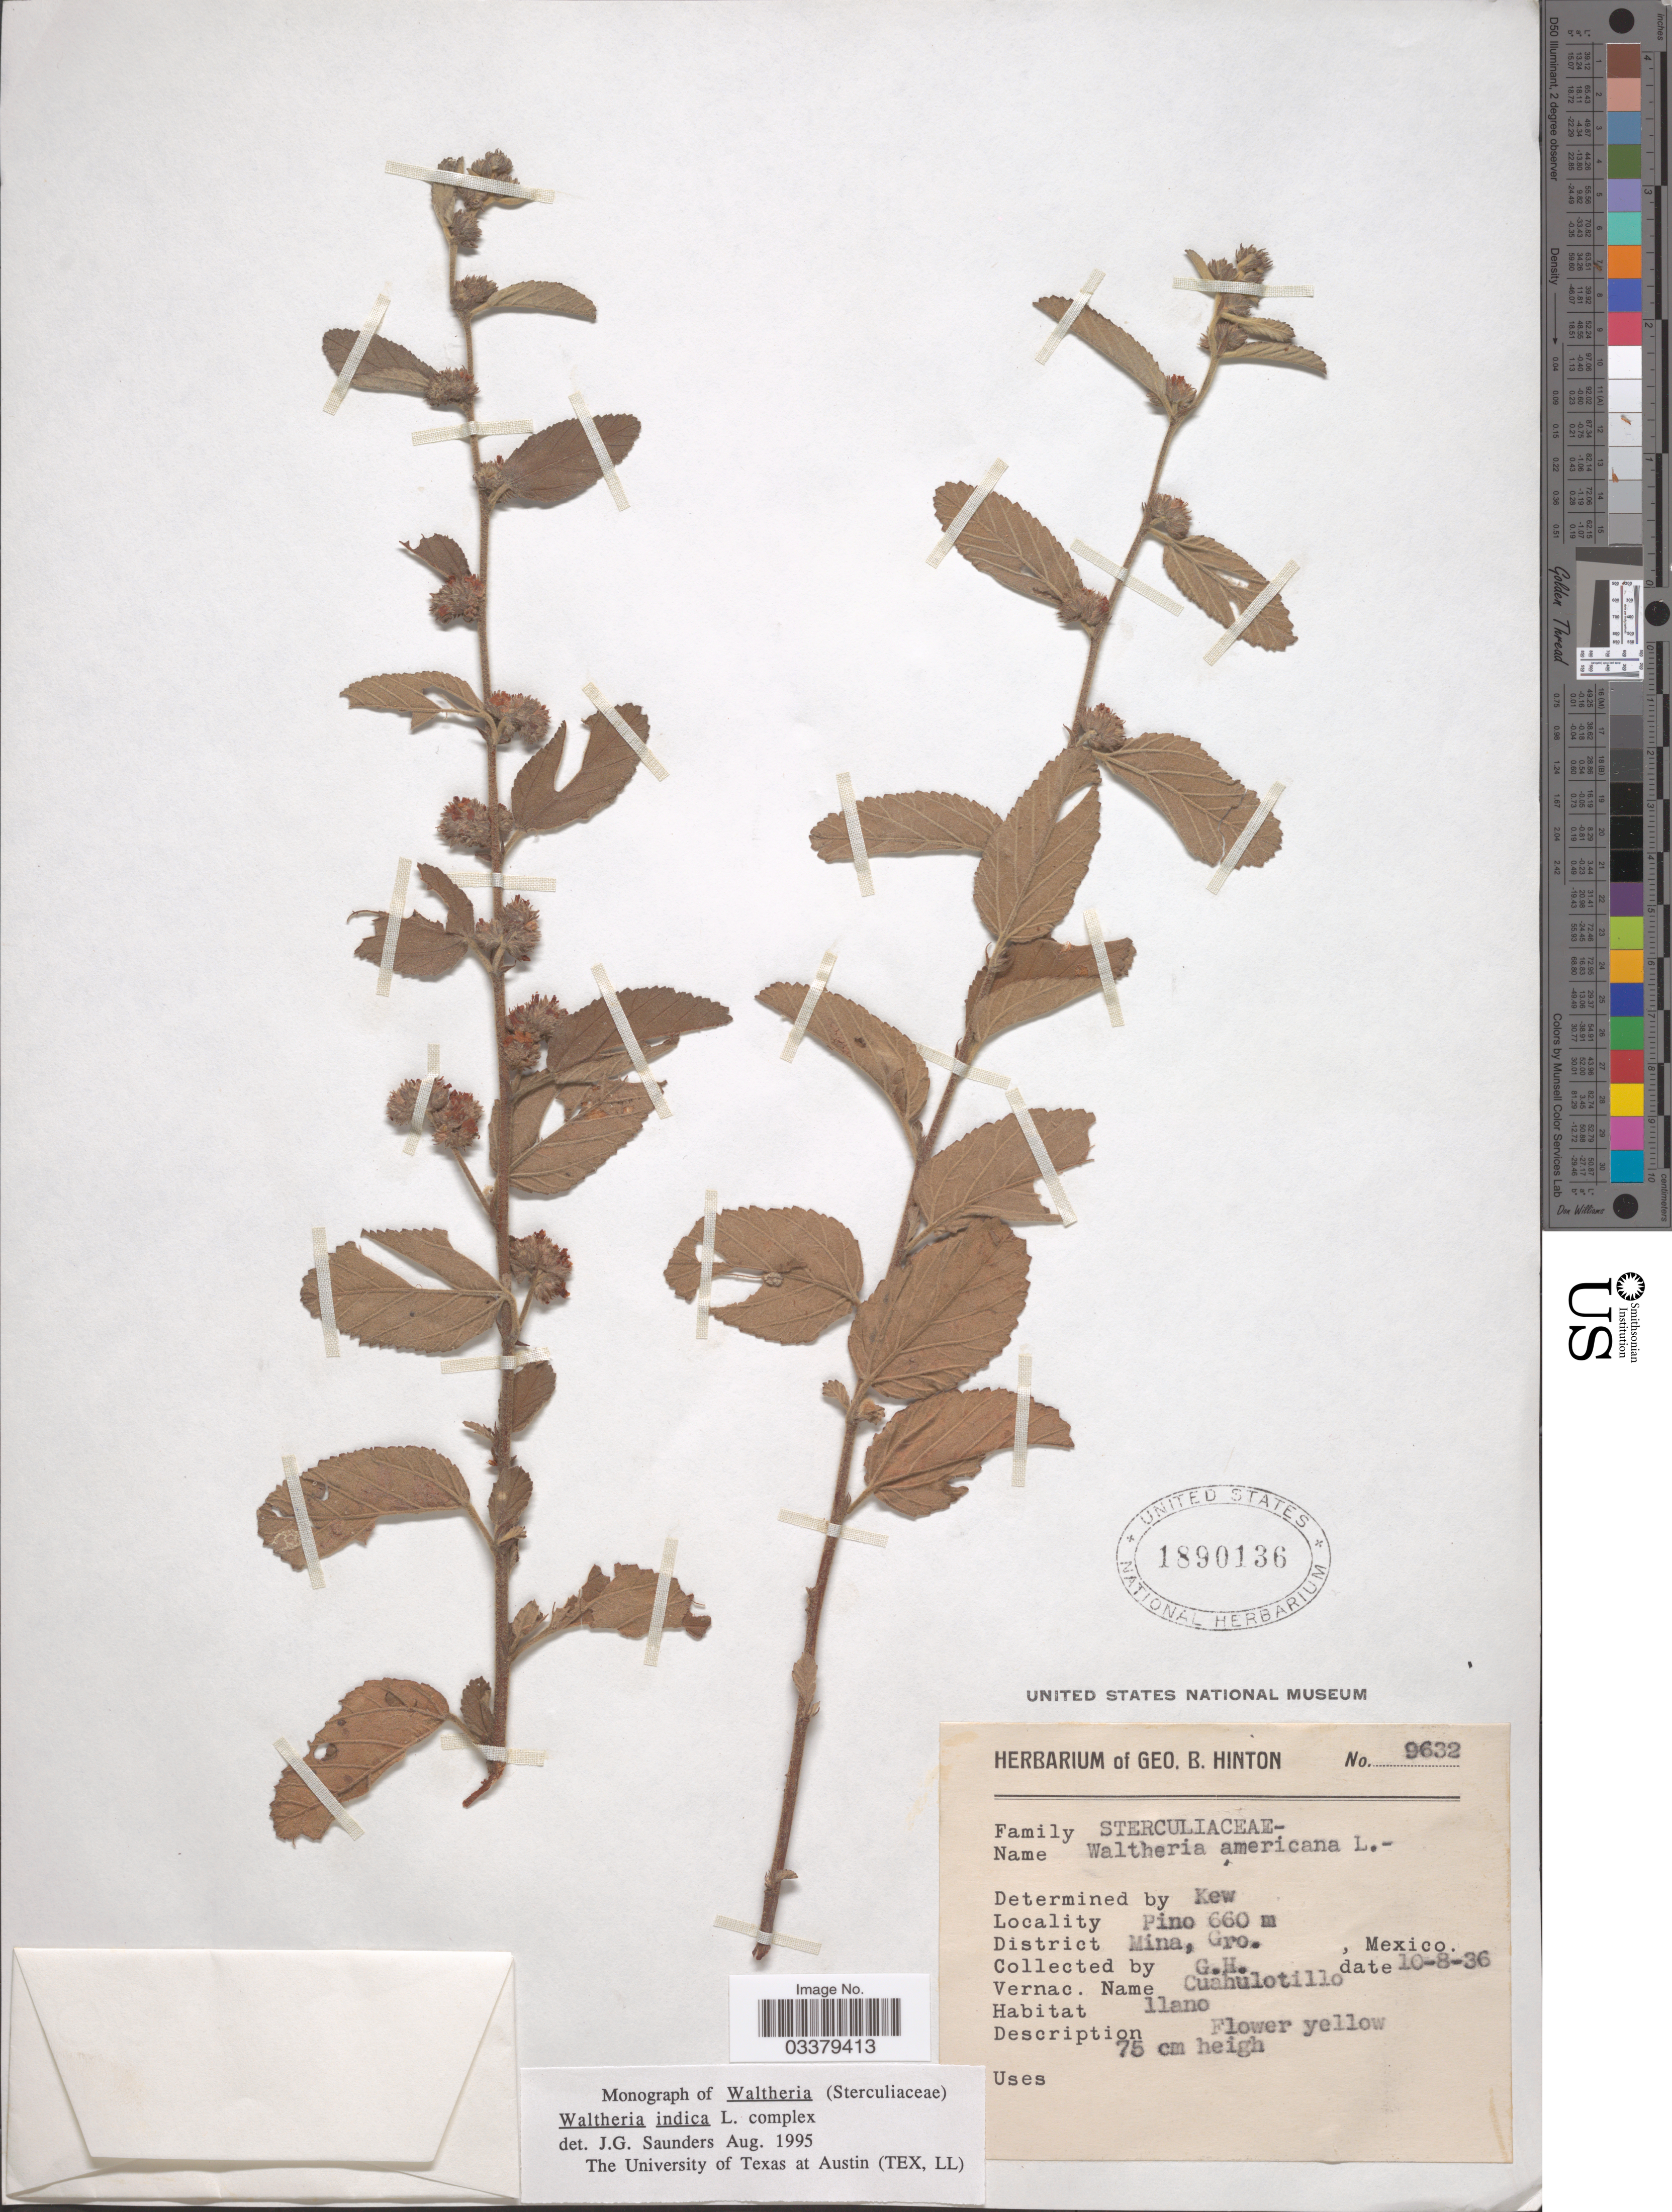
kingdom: Plantae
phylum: Tracheophyta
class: Magnoliopsida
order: Malvales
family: Malvaceae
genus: Waltheria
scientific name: Waltheria indica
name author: L.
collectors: G. B. Hinton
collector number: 9632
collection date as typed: Transcribed d/m/y: 10/8/36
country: Mexico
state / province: Guerrero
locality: Pino. District Mina, Gro.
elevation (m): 660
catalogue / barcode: US 1890136